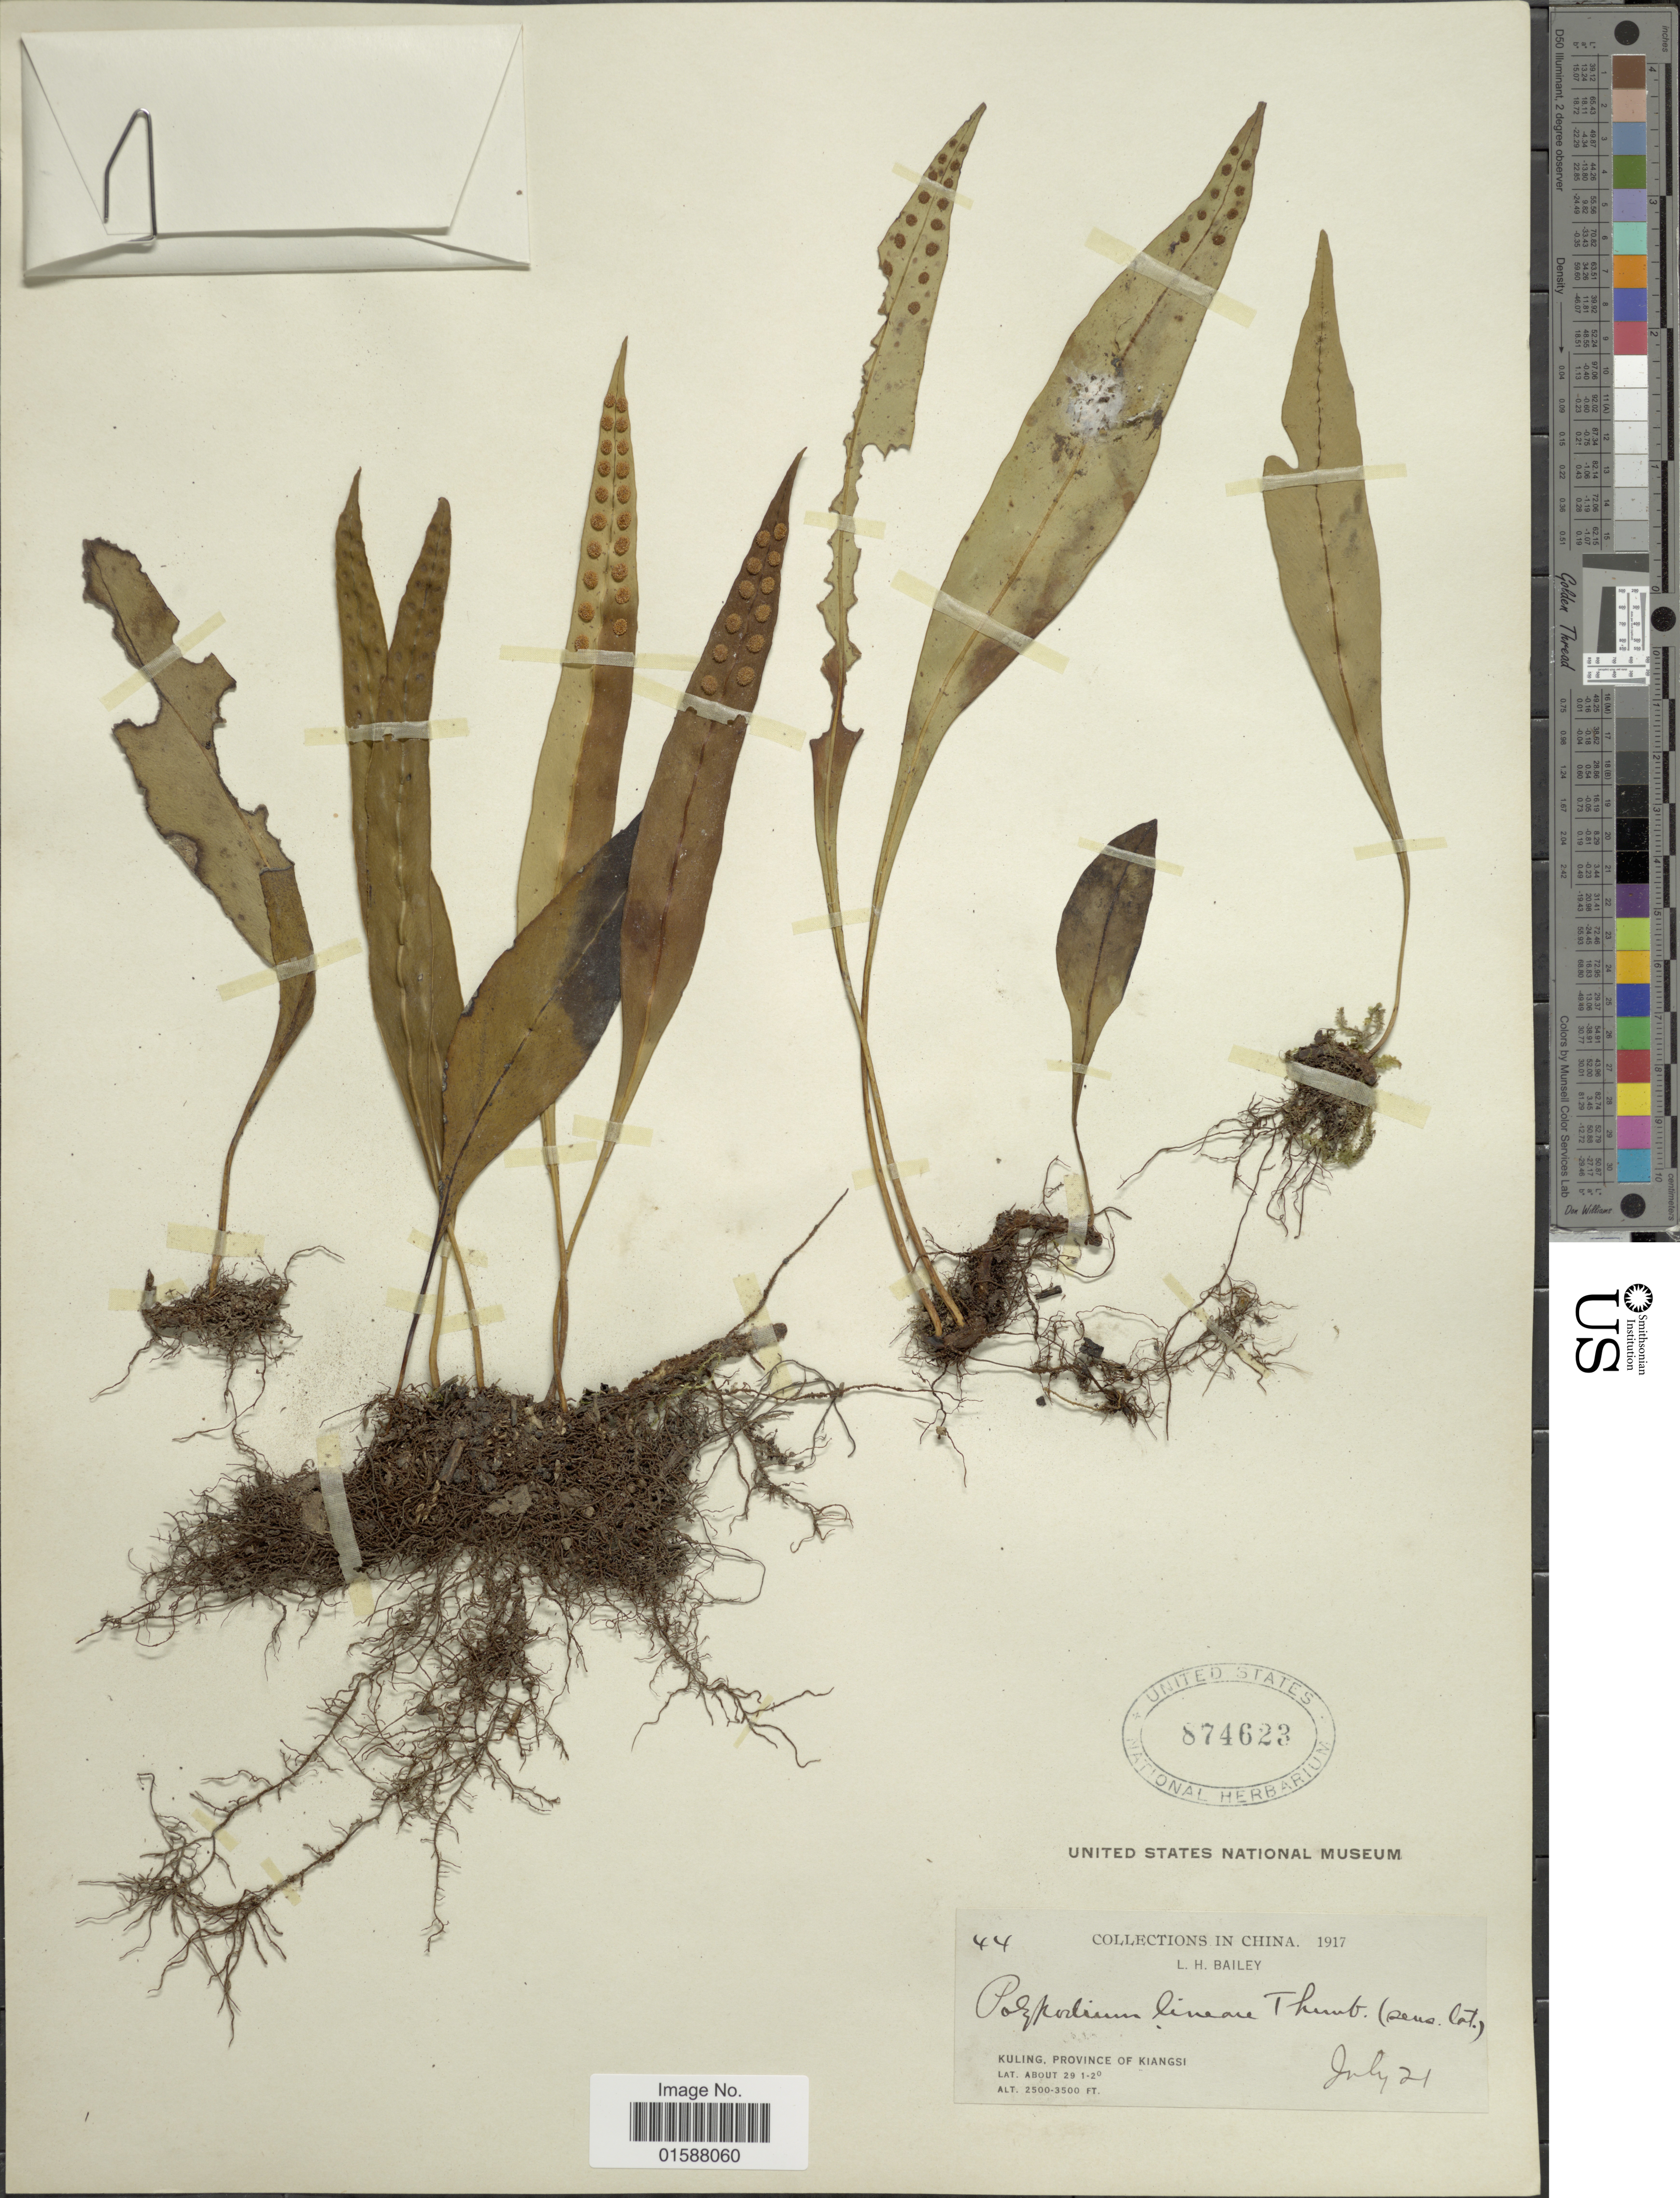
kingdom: Plantae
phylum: Tracheophyta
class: Polypodiopsida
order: Polypodiales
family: Polypodiaceae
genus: Lepisorus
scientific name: Lepisorus thunbergianus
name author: (Kaulf.) Ching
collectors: L. H. Bailey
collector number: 44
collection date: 1917-07-21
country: China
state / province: Jiangxi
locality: Kuling, Province of Kiangsi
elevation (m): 762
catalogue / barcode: US 874623